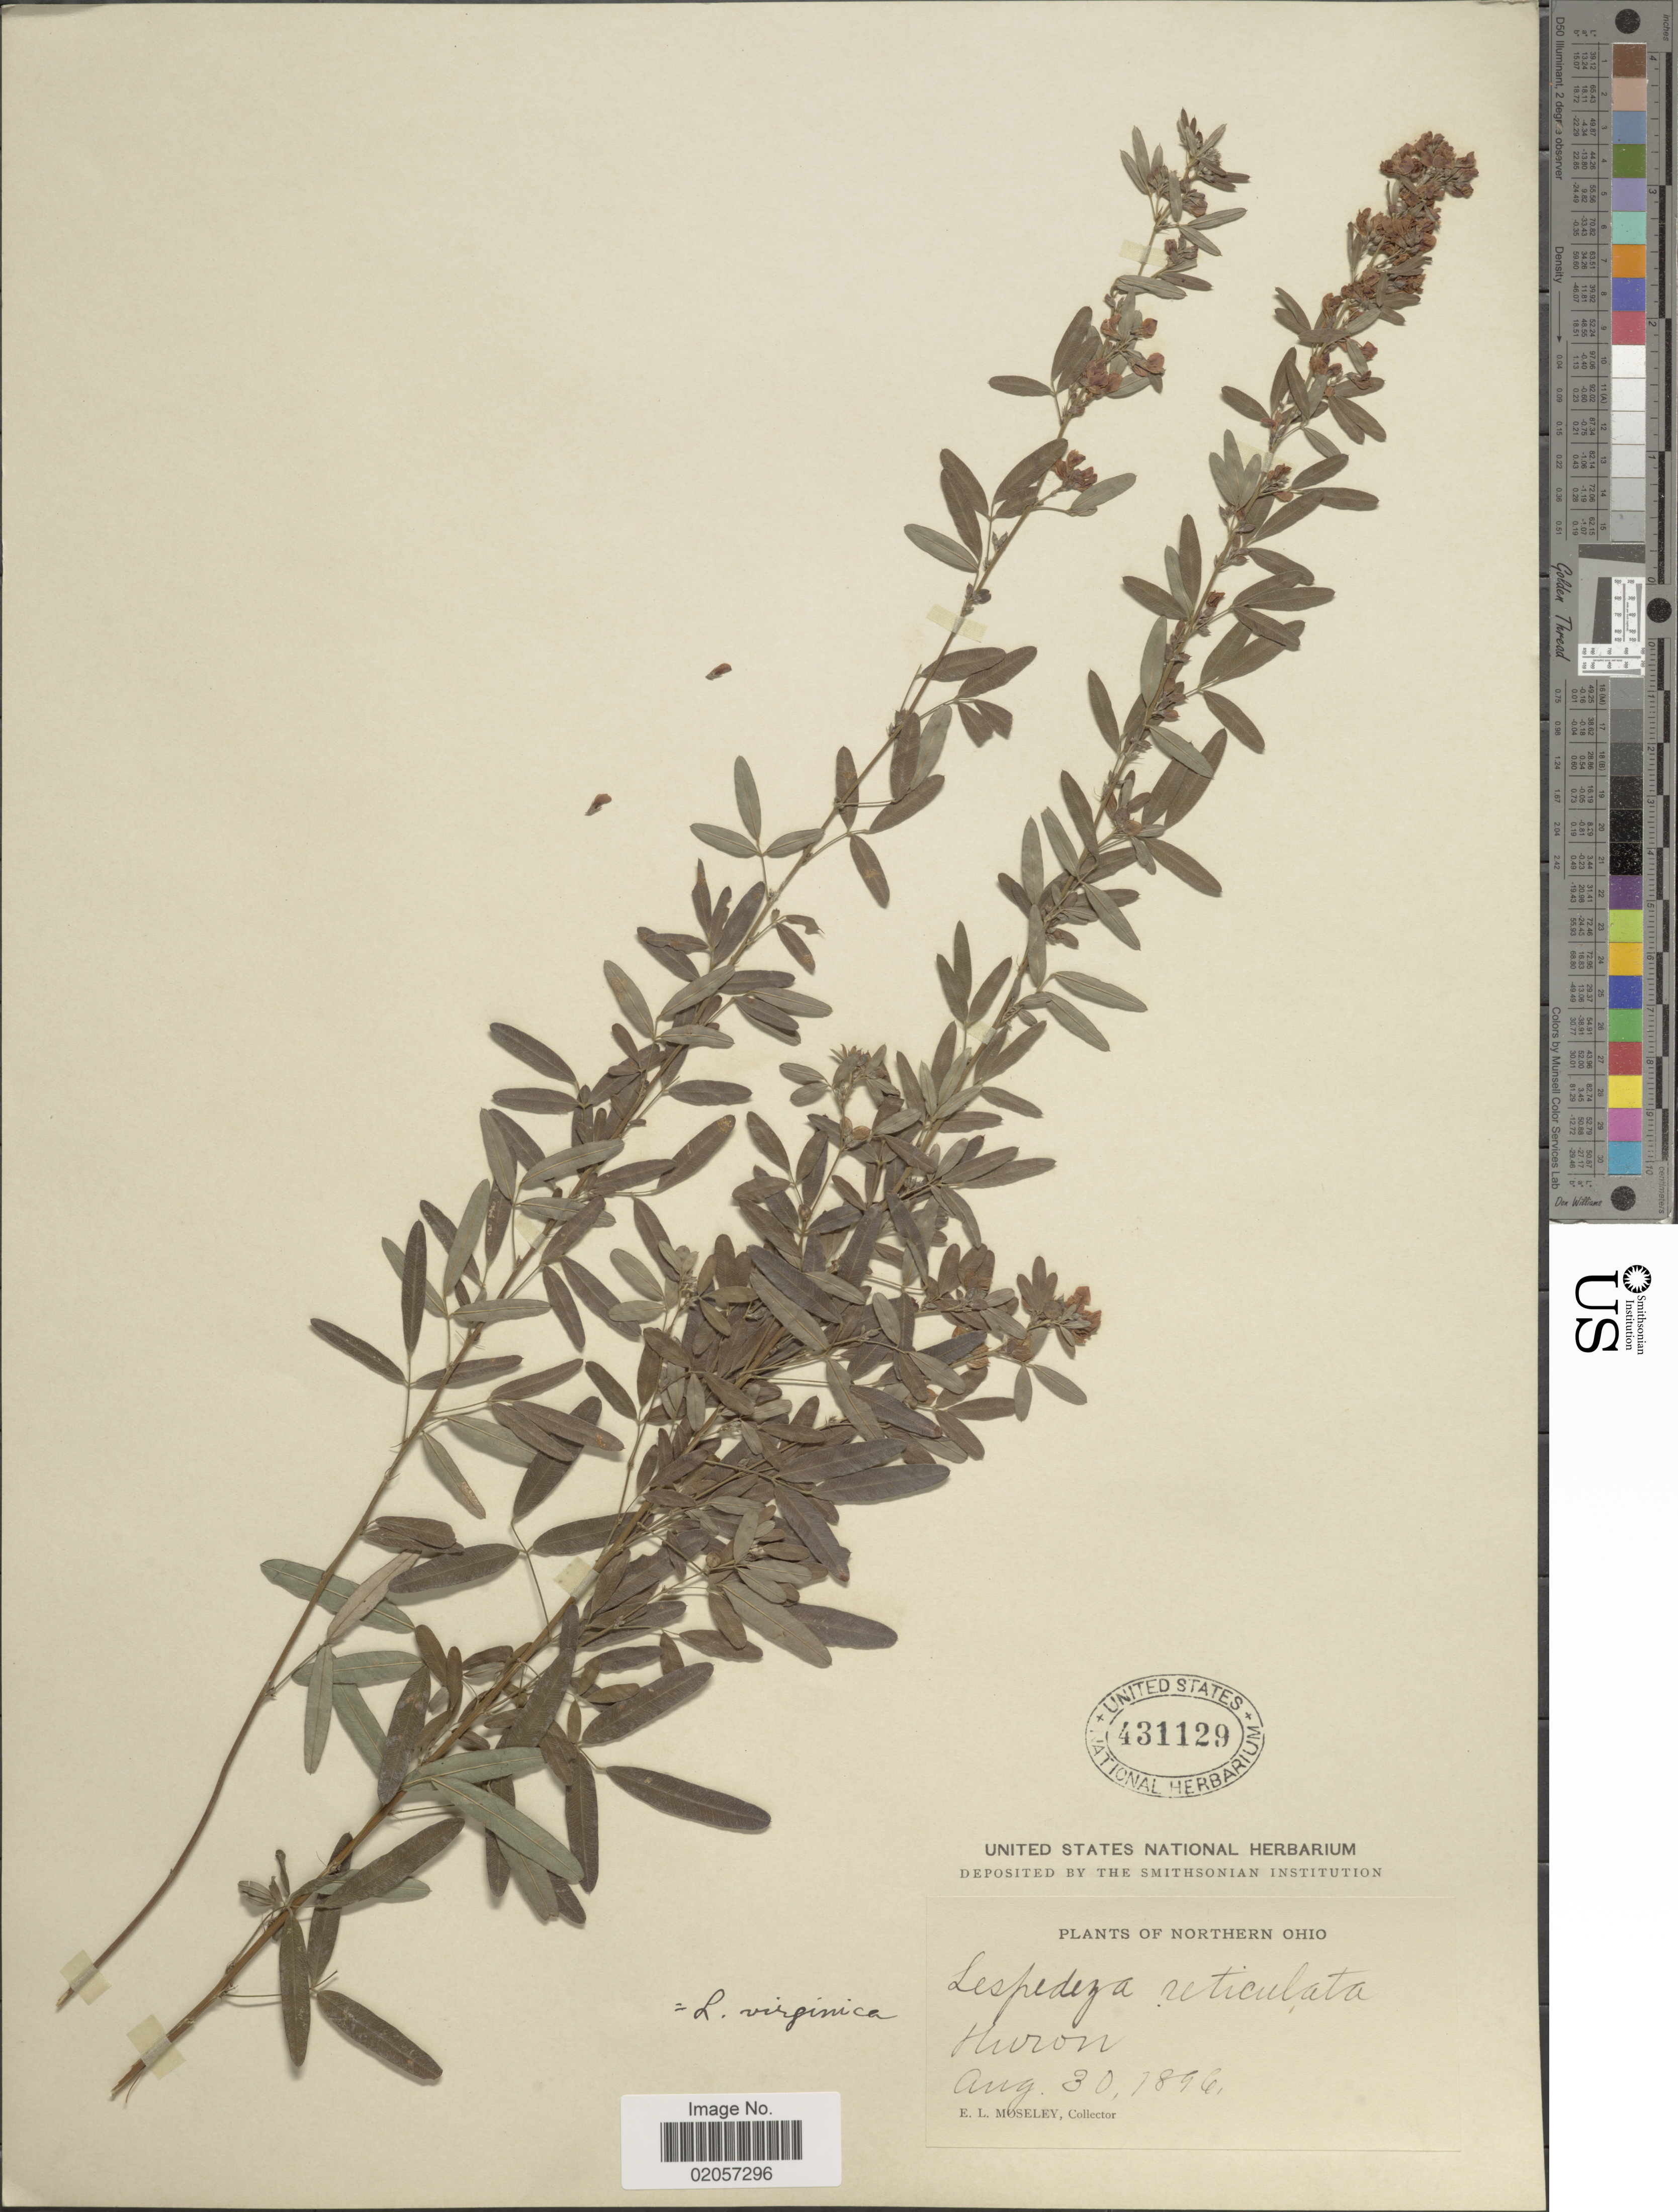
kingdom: Plantae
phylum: Tracheophyta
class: Magnoliopsida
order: Fabales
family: Fabaceae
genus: Lespedeza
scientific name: Lespedeza virginica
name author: (L.) Britton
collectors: E. Moseley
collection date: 1896-08-30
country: United States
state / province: Ohio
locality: Northern Ohio, Huron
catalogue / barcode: US 431129